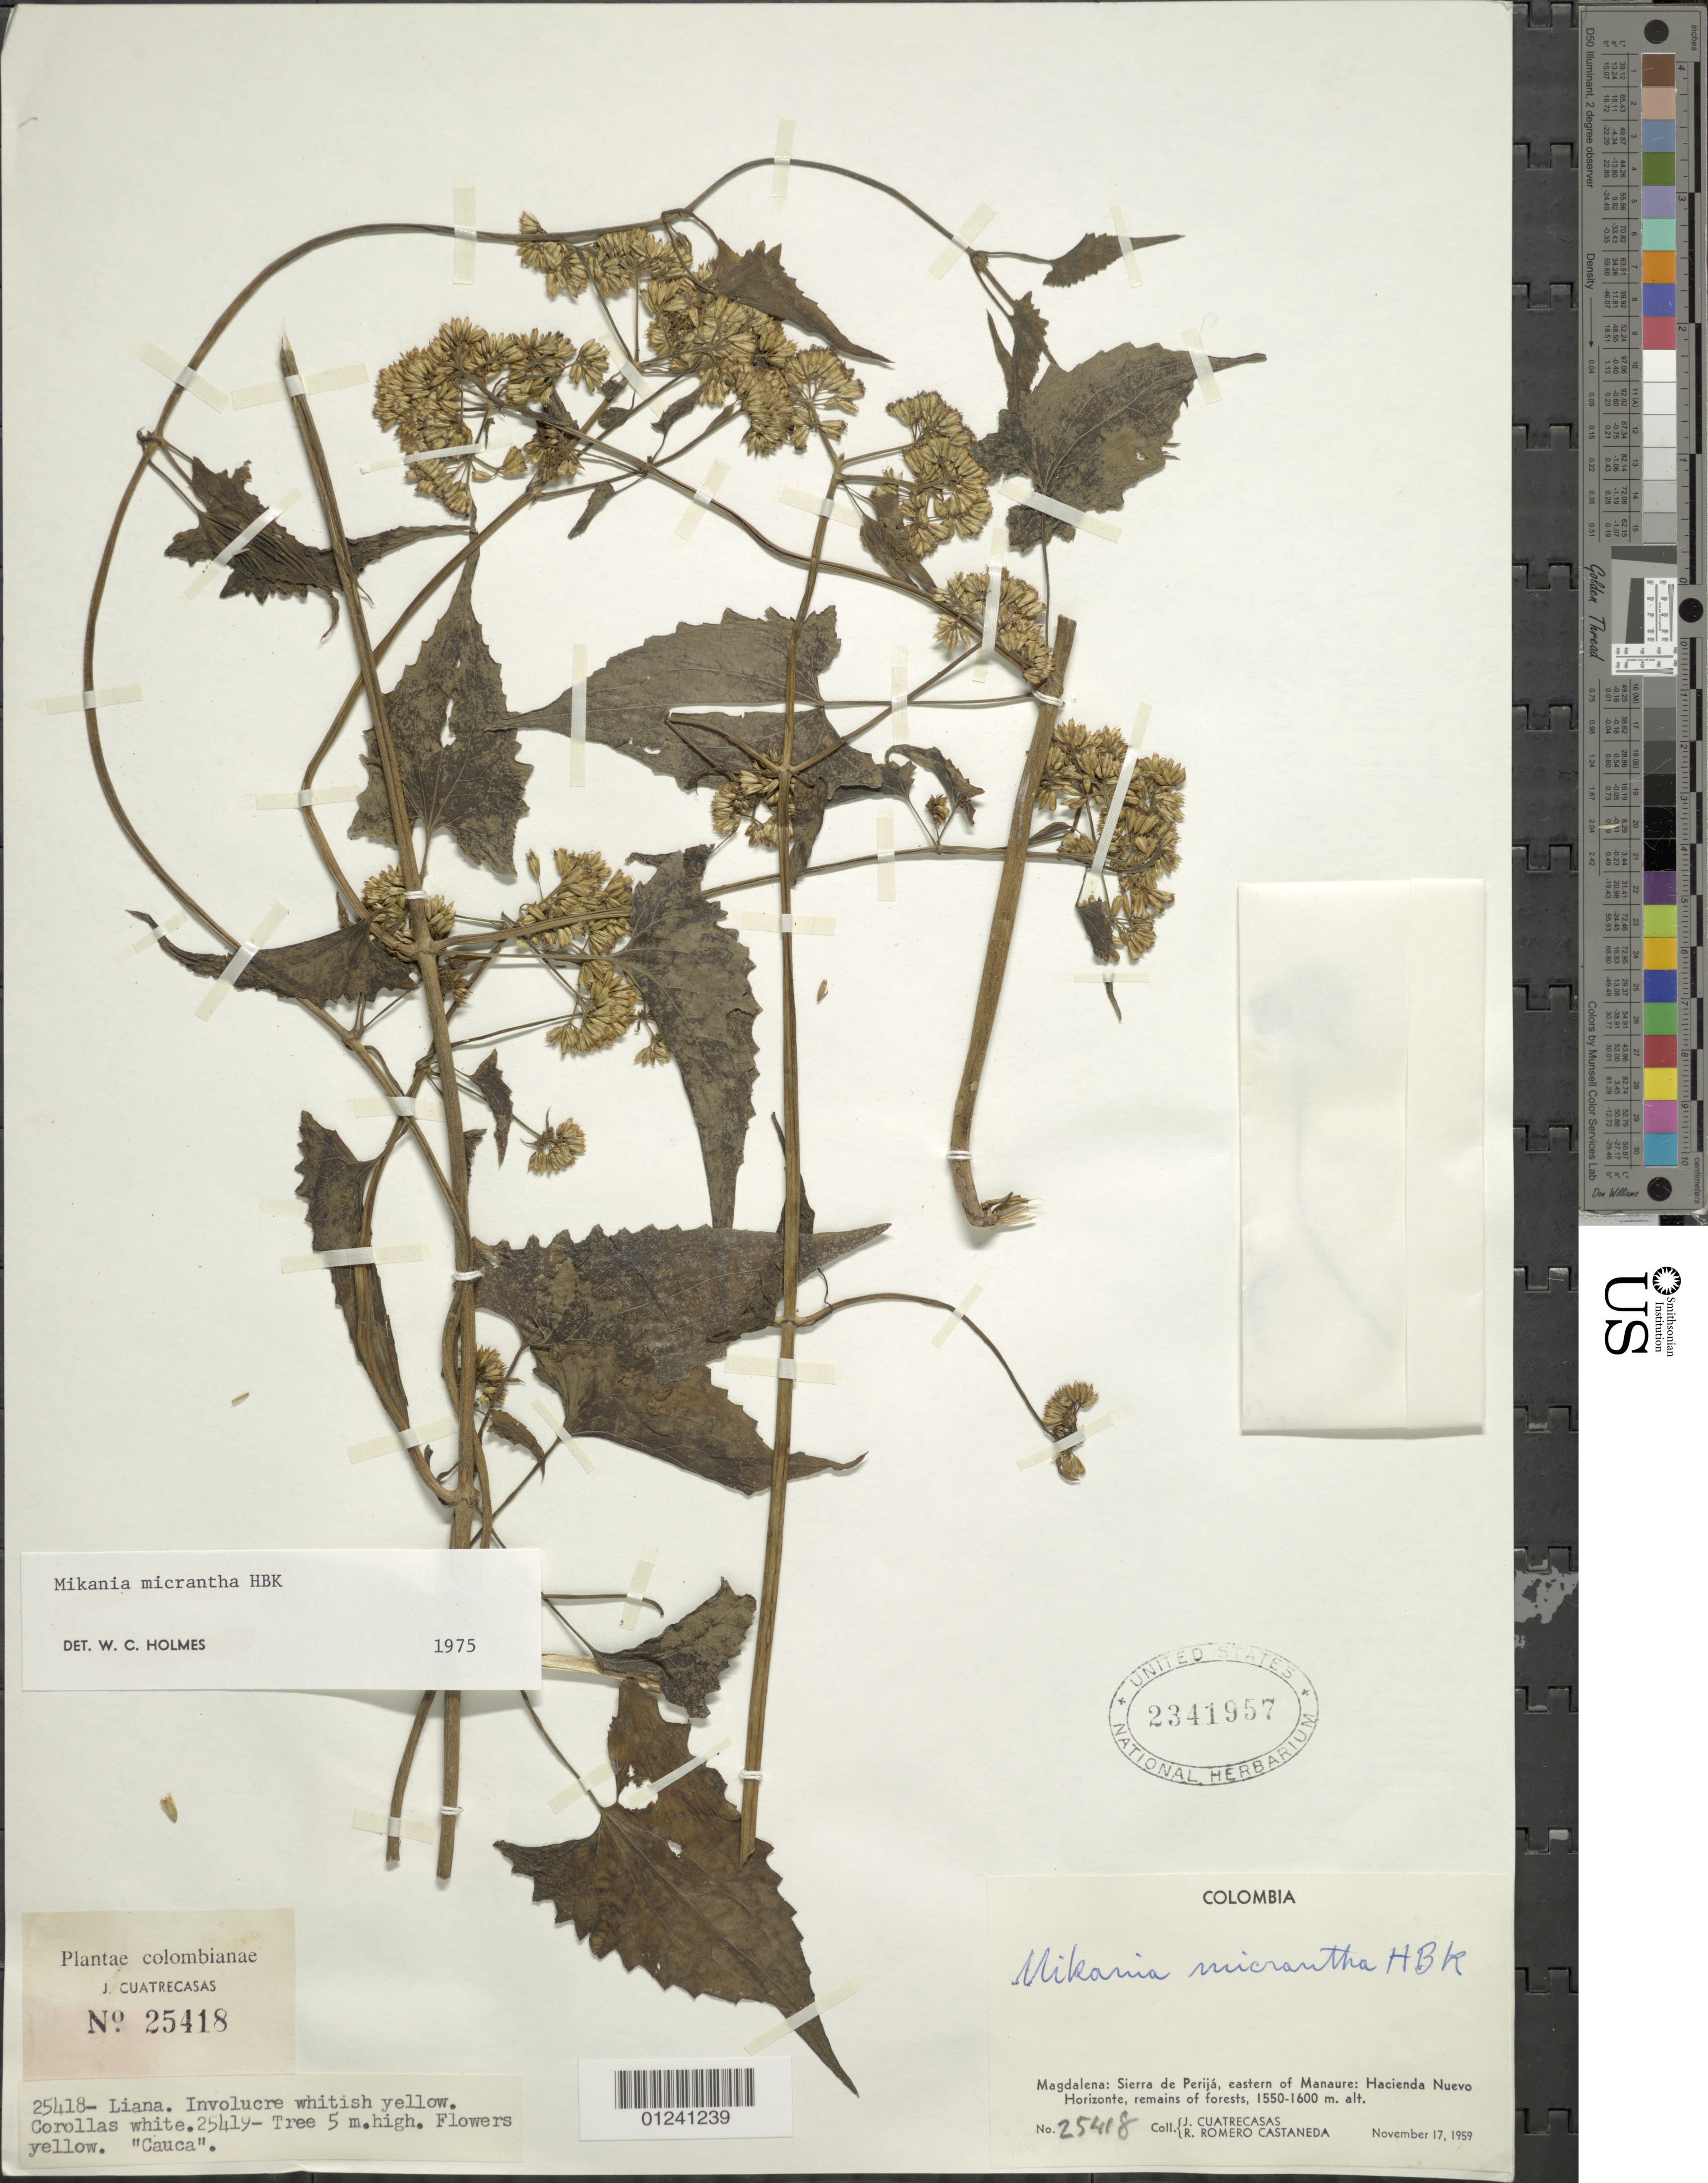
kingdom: Plantae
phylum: Tracheophyta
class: Magnoliopsida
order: Asterales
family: Asteraceae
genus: Mikania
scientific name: Mikania micrantha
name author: Kunth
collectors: J. Cuatrecasas & R. Romero Castañeda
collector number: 25418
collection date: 1959-11-17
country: Colombia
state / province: Magdalena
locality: Sierra de Perijá, eastern of Manaure: Hacienda Nuevo Horizonte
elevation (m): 1550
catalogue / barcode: US 2341957